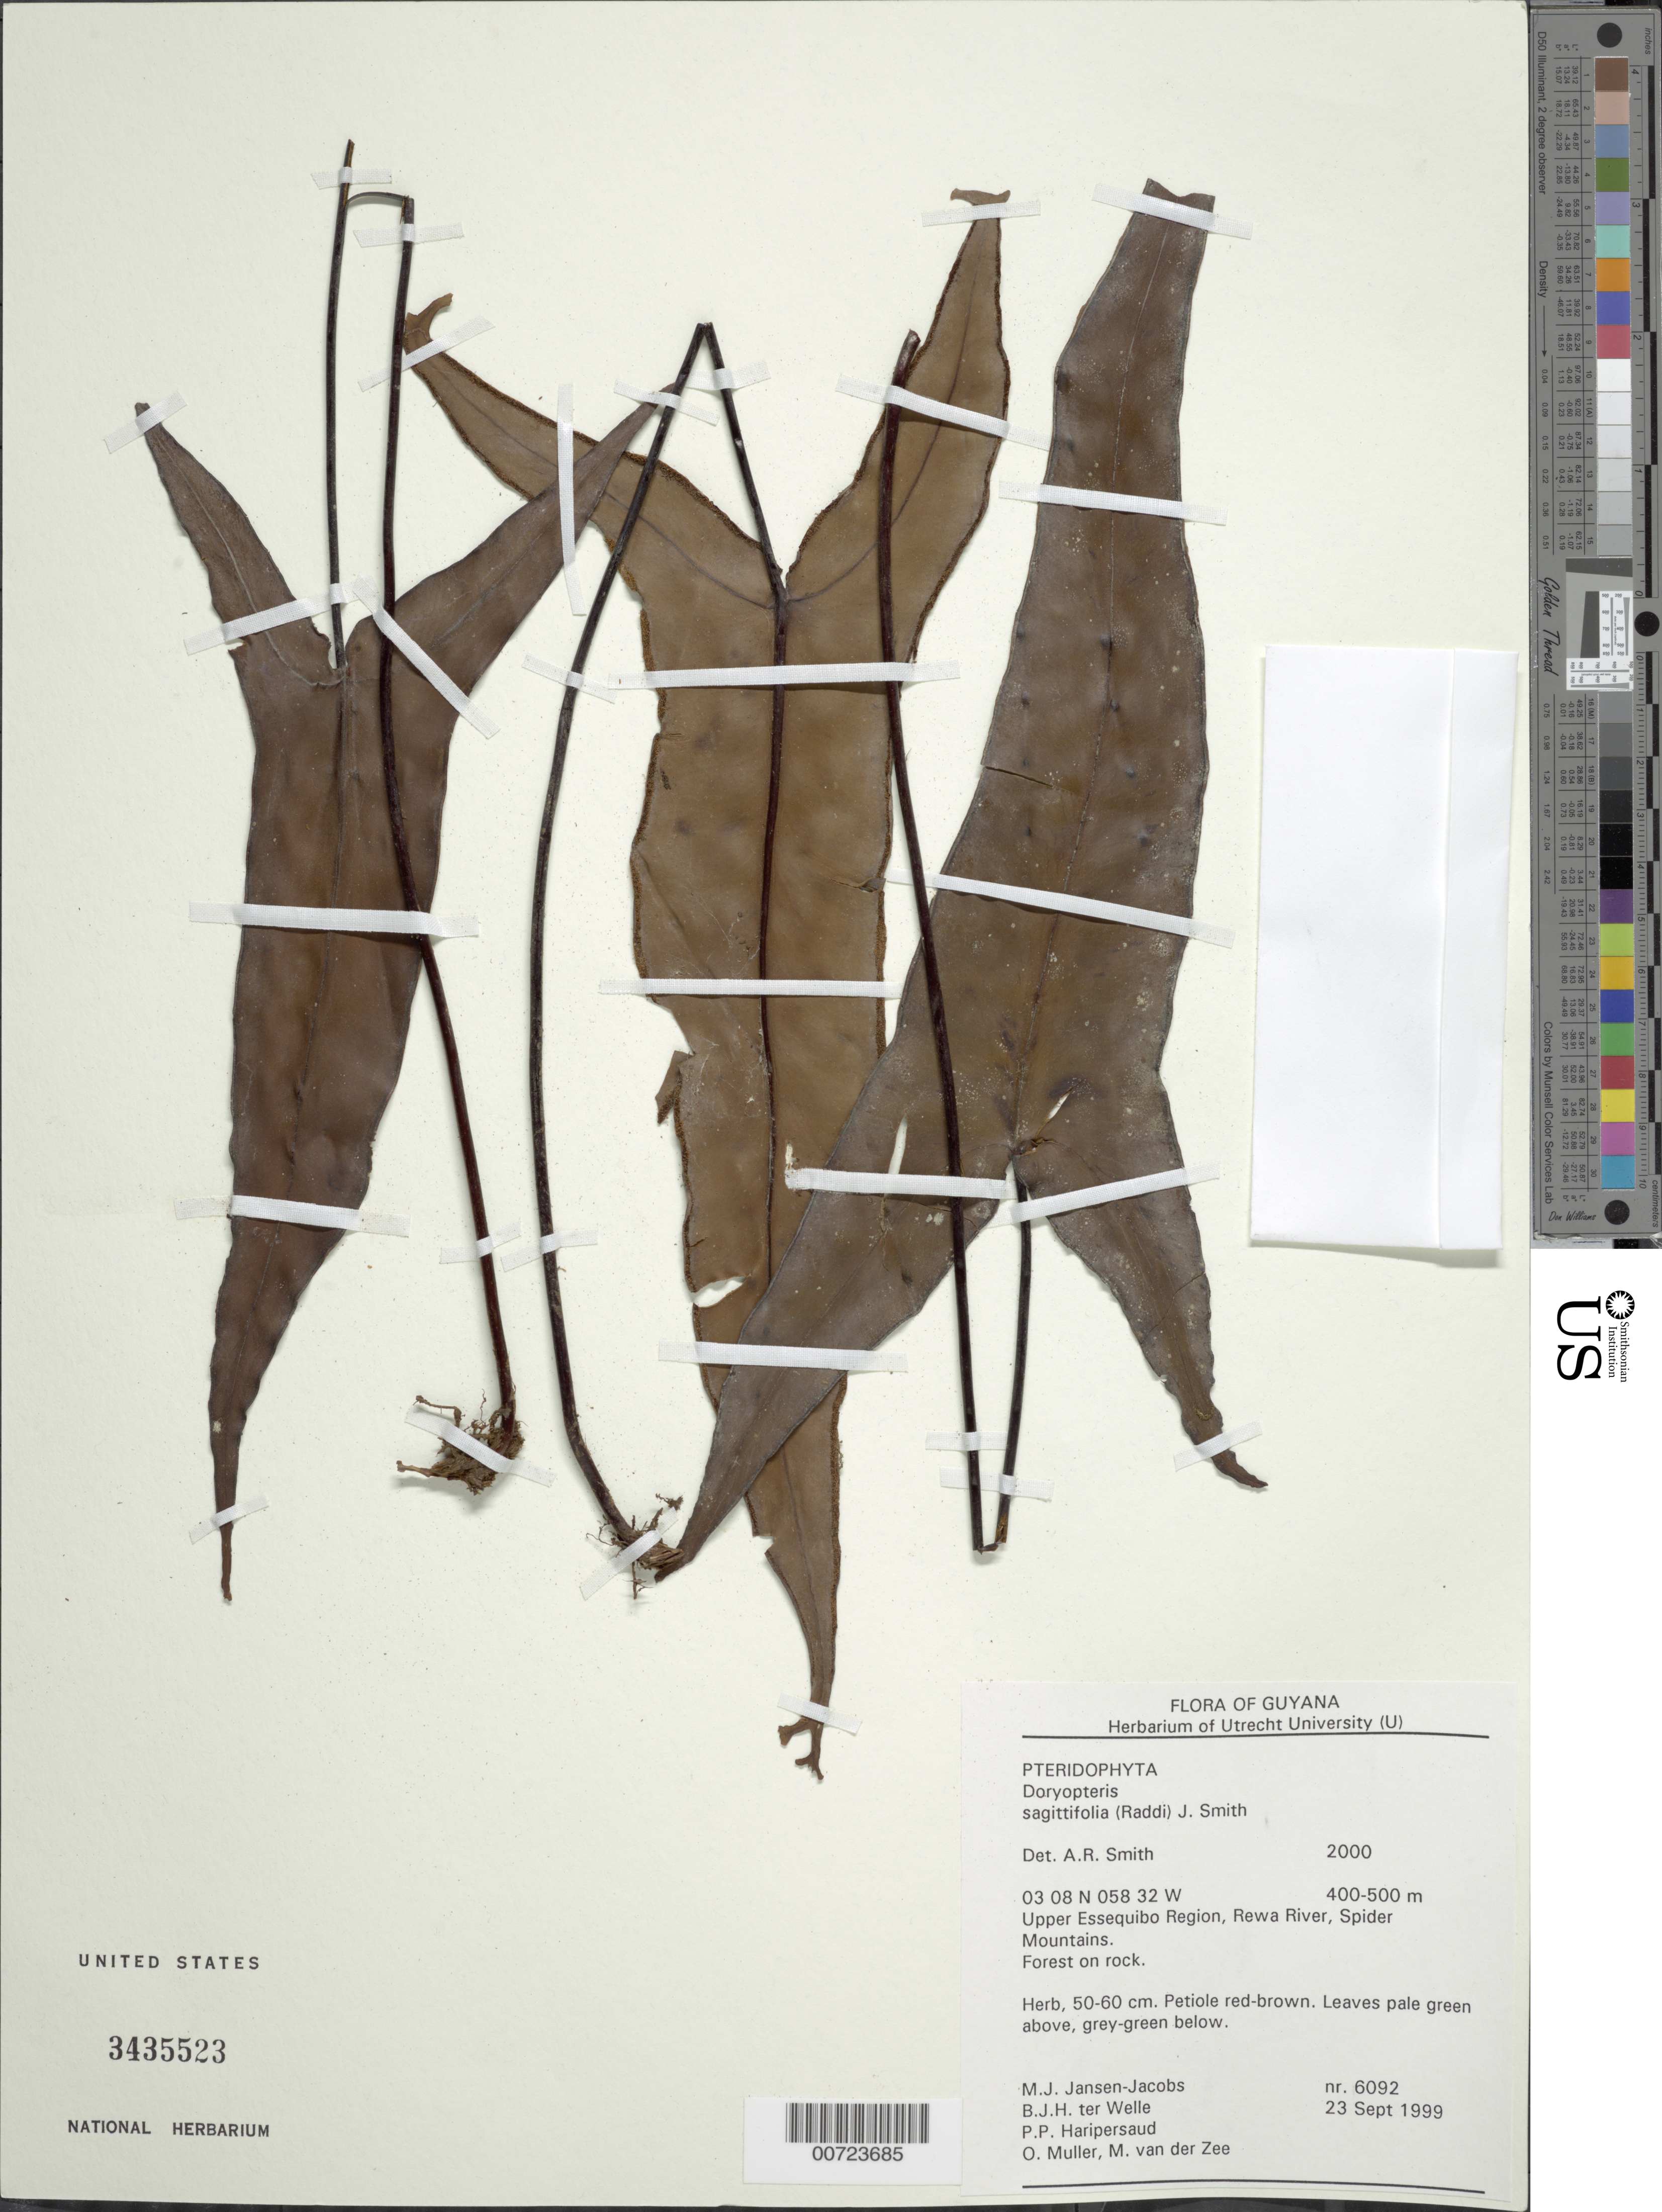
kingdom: Plantae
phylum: Tracheophyta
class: Polypodiopsida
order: Polypodiales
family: Pteridaceae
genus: Doryopteris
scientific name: Doryopteris sagittifolia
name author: J. Sm.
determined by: Smith, Alan R., (UC)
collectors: M. J. Jansen-Jacobs, B. Welle, P. Haripersaud, O. Muller & M. van der Zee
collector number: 6092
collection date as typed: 23-Sep-99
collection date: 1999-09-23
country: Guyana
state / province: U. Takutu-U. Essequibo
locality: Rewa River, Spider Mts., Upper Essequibo Region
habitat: Forest on rock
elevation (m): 400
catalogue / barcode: US 3435523